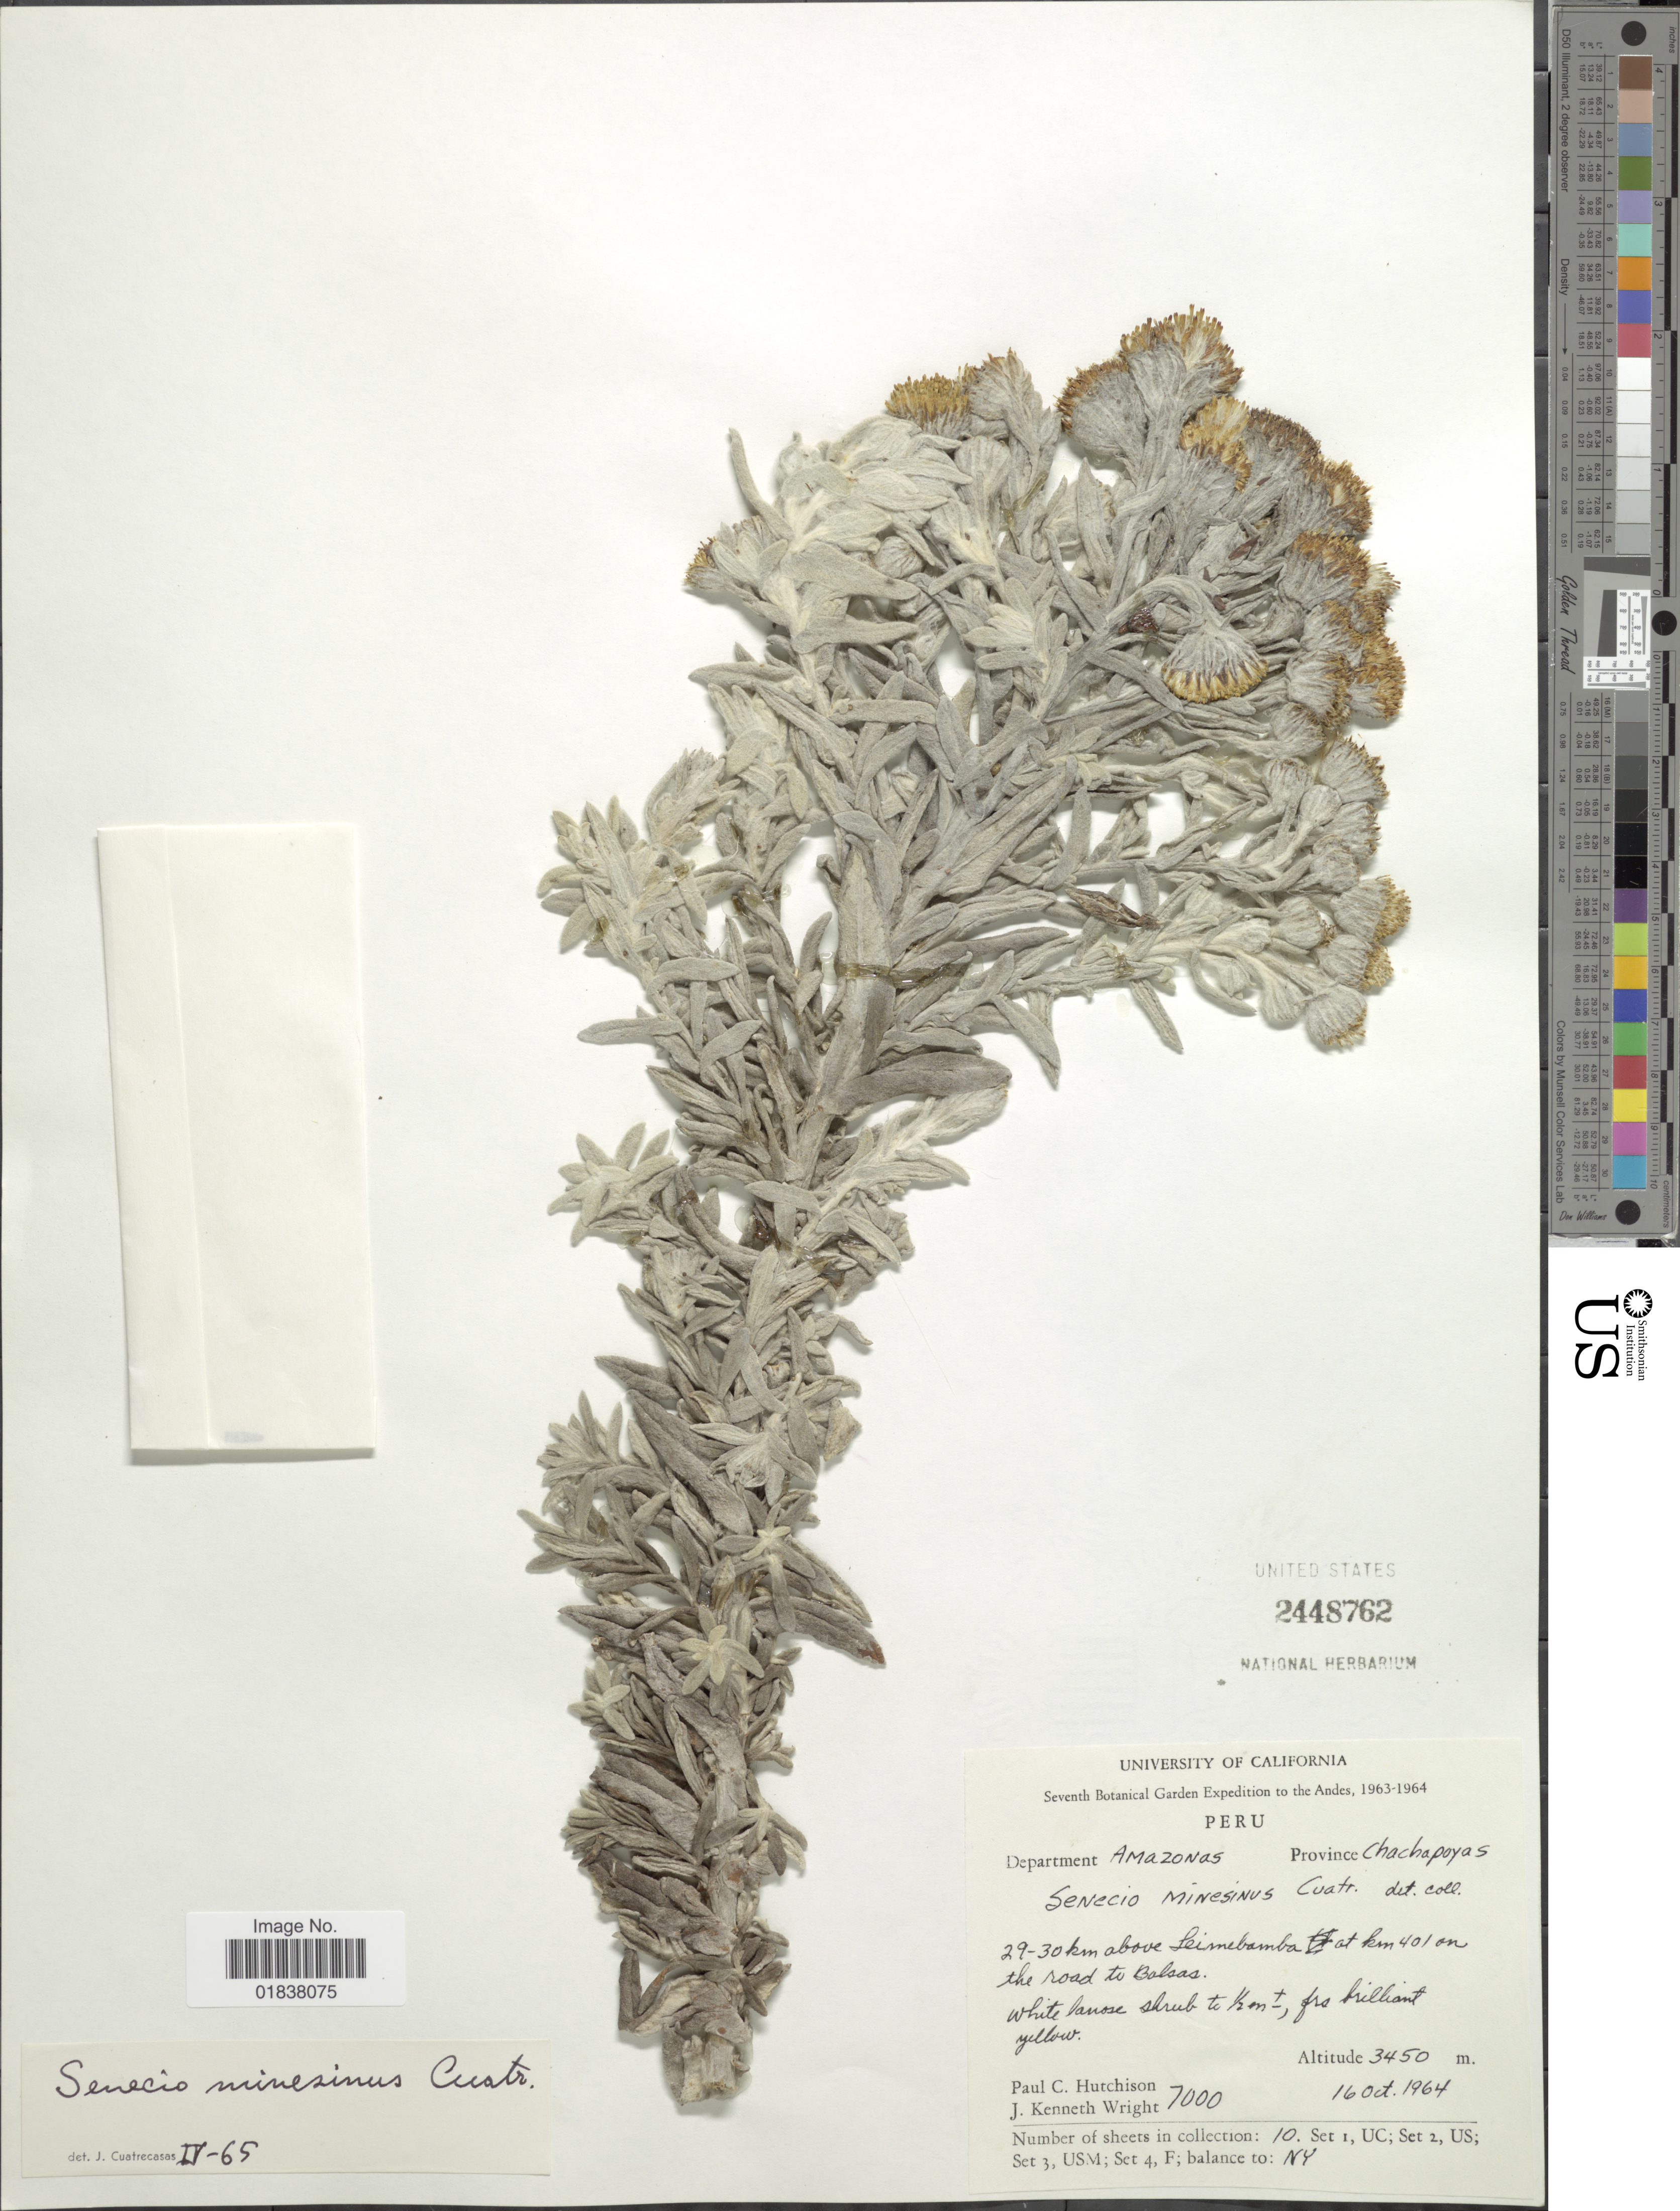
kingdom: Plantae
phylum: Tracheophyta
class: Magnoliopsida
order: Asterales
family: Asteraceae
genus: Senecio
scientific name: Senecio minesinus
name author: Cuatrec.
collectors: P. C. Hutchison & J. K. Wright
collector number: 7000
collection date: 1964-10-16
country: Peru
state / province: Amazonas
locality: Province Chachapoyas, 29-30 km above Leimebamba at km 401 on the road to Balsas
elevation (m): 3450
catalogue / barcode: US 2448762